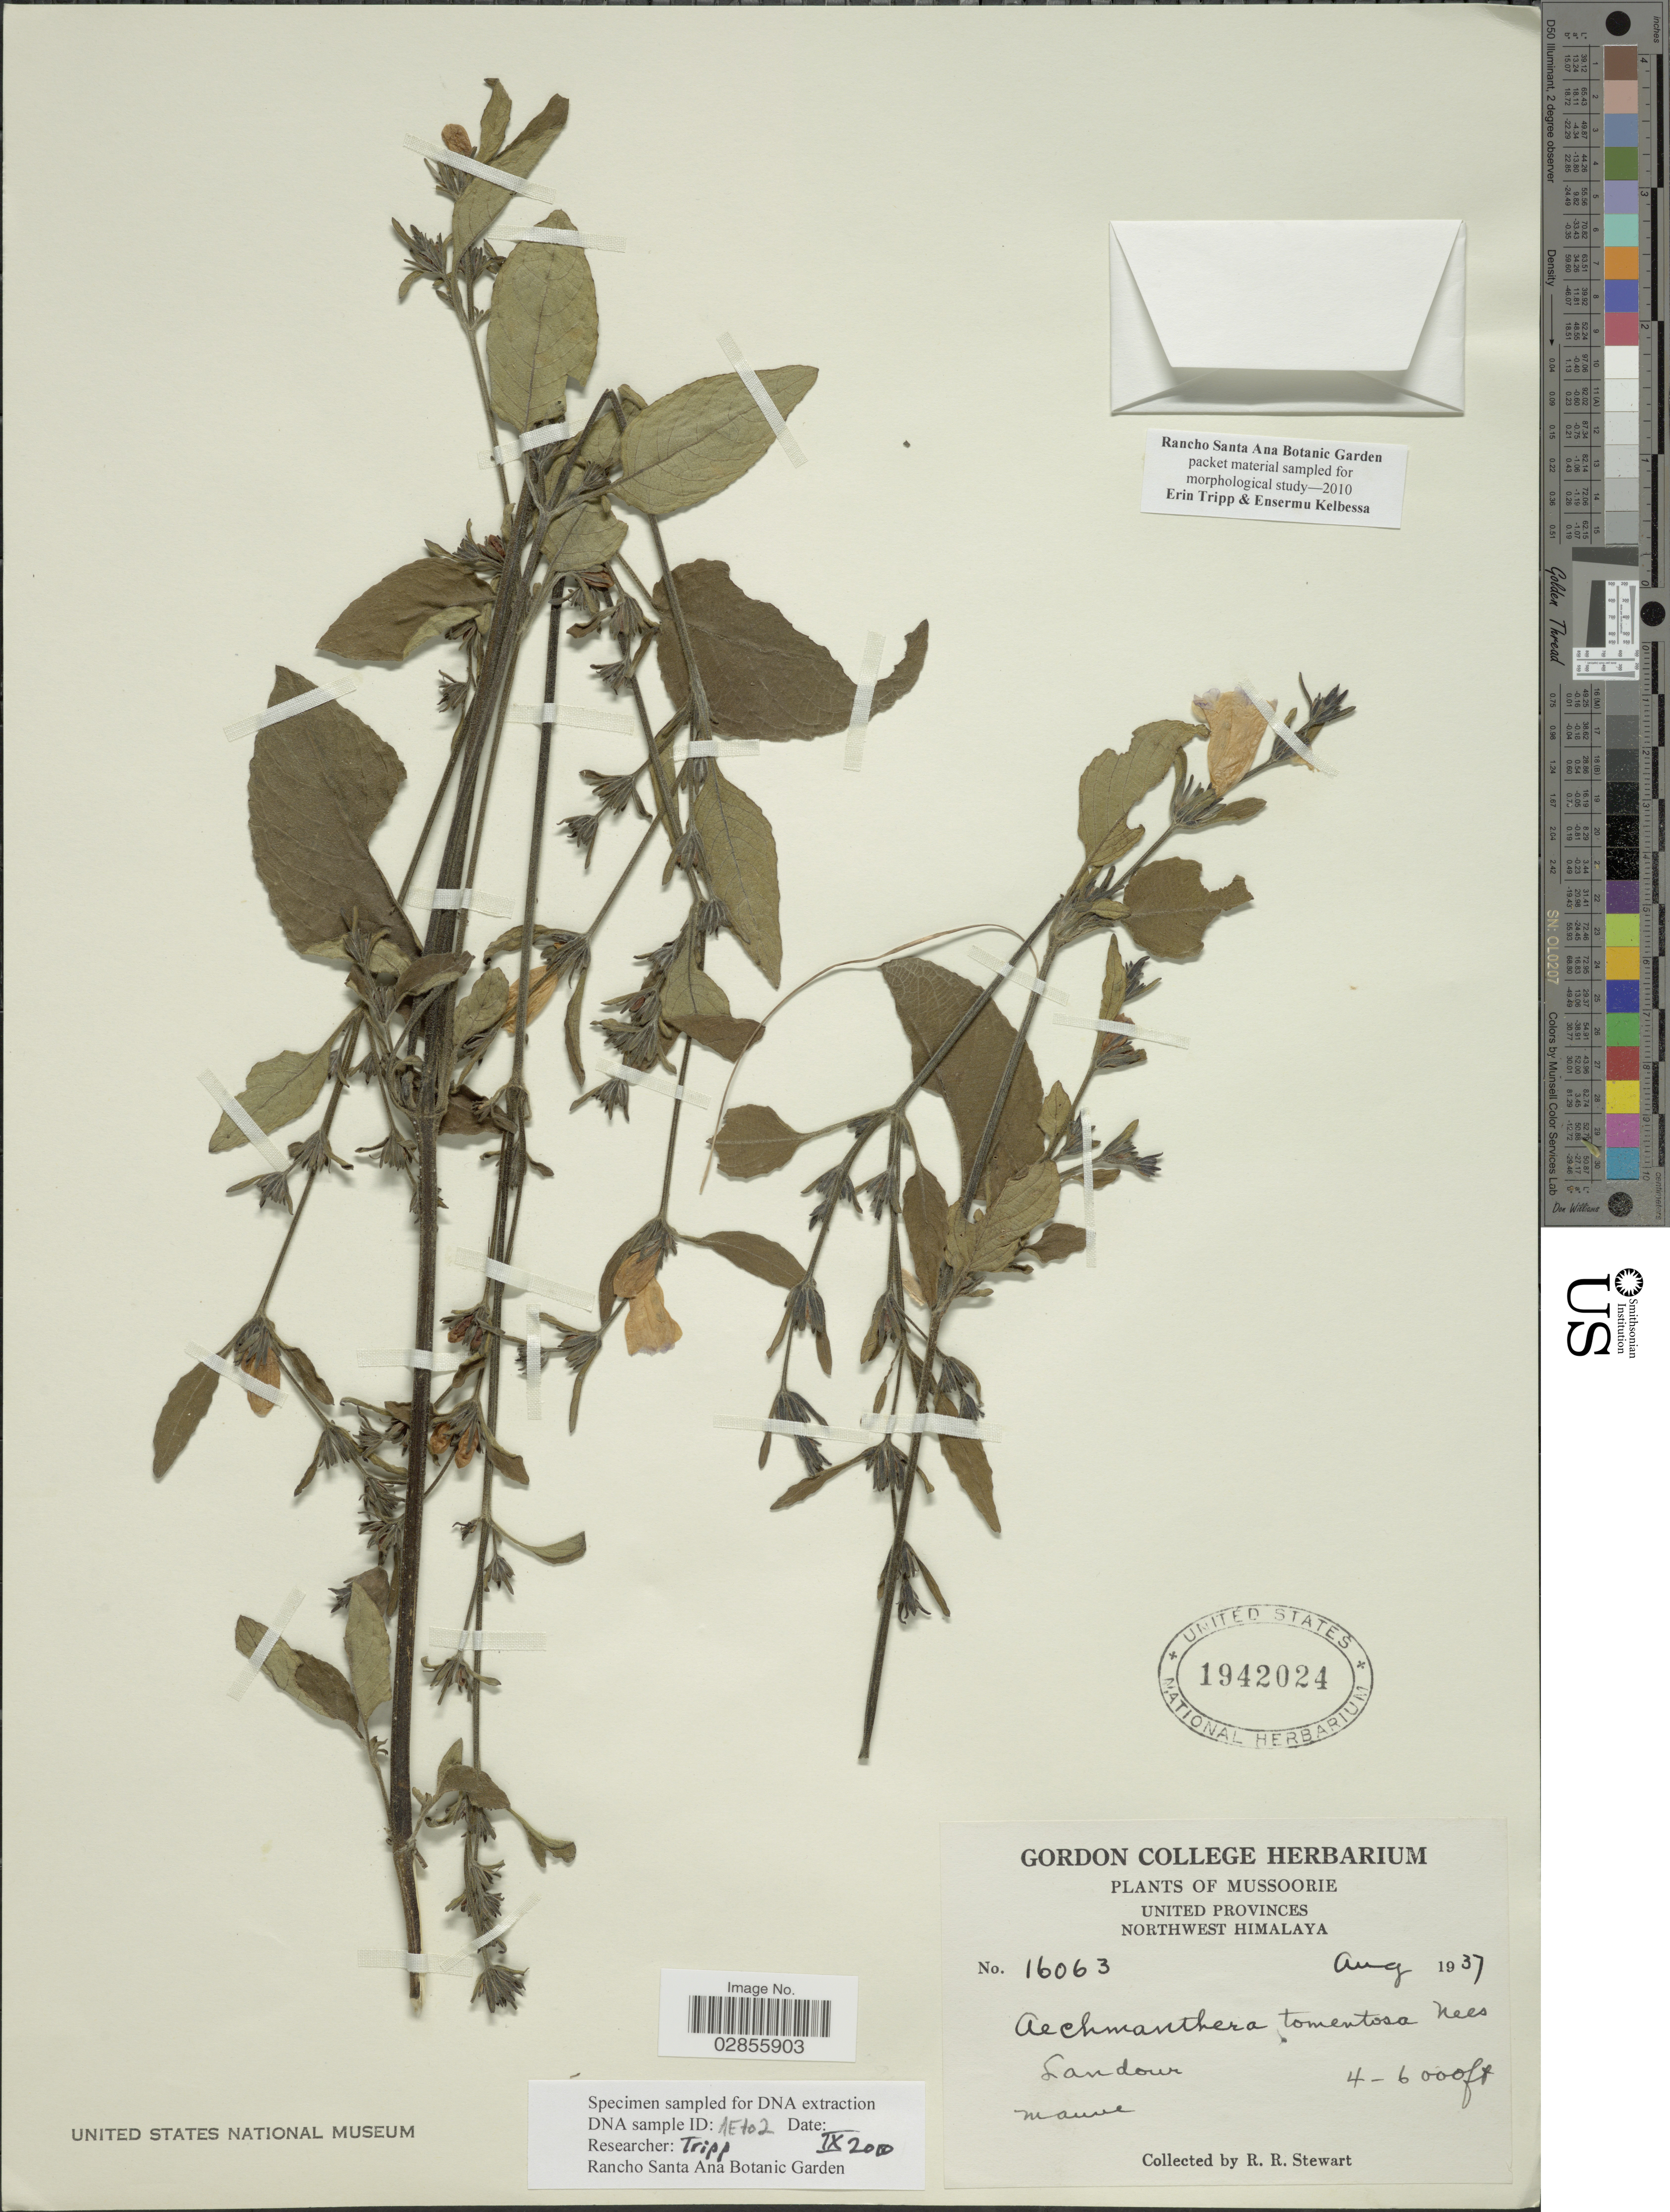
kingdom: Plantae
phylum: Tracheophyta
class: Magnoliopsida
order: Lamiales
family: Acanthaceae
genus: Aechmanthera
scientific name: Aechmanthera tomentosa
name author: Nees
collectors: R. R. Stewart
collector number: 16063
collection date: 1937-08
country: India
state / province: Karnataka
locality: Mussoorie. United Provinces. Northwest Himalaya. Landour. Manne.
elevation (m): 1219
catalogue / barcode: US 1942024